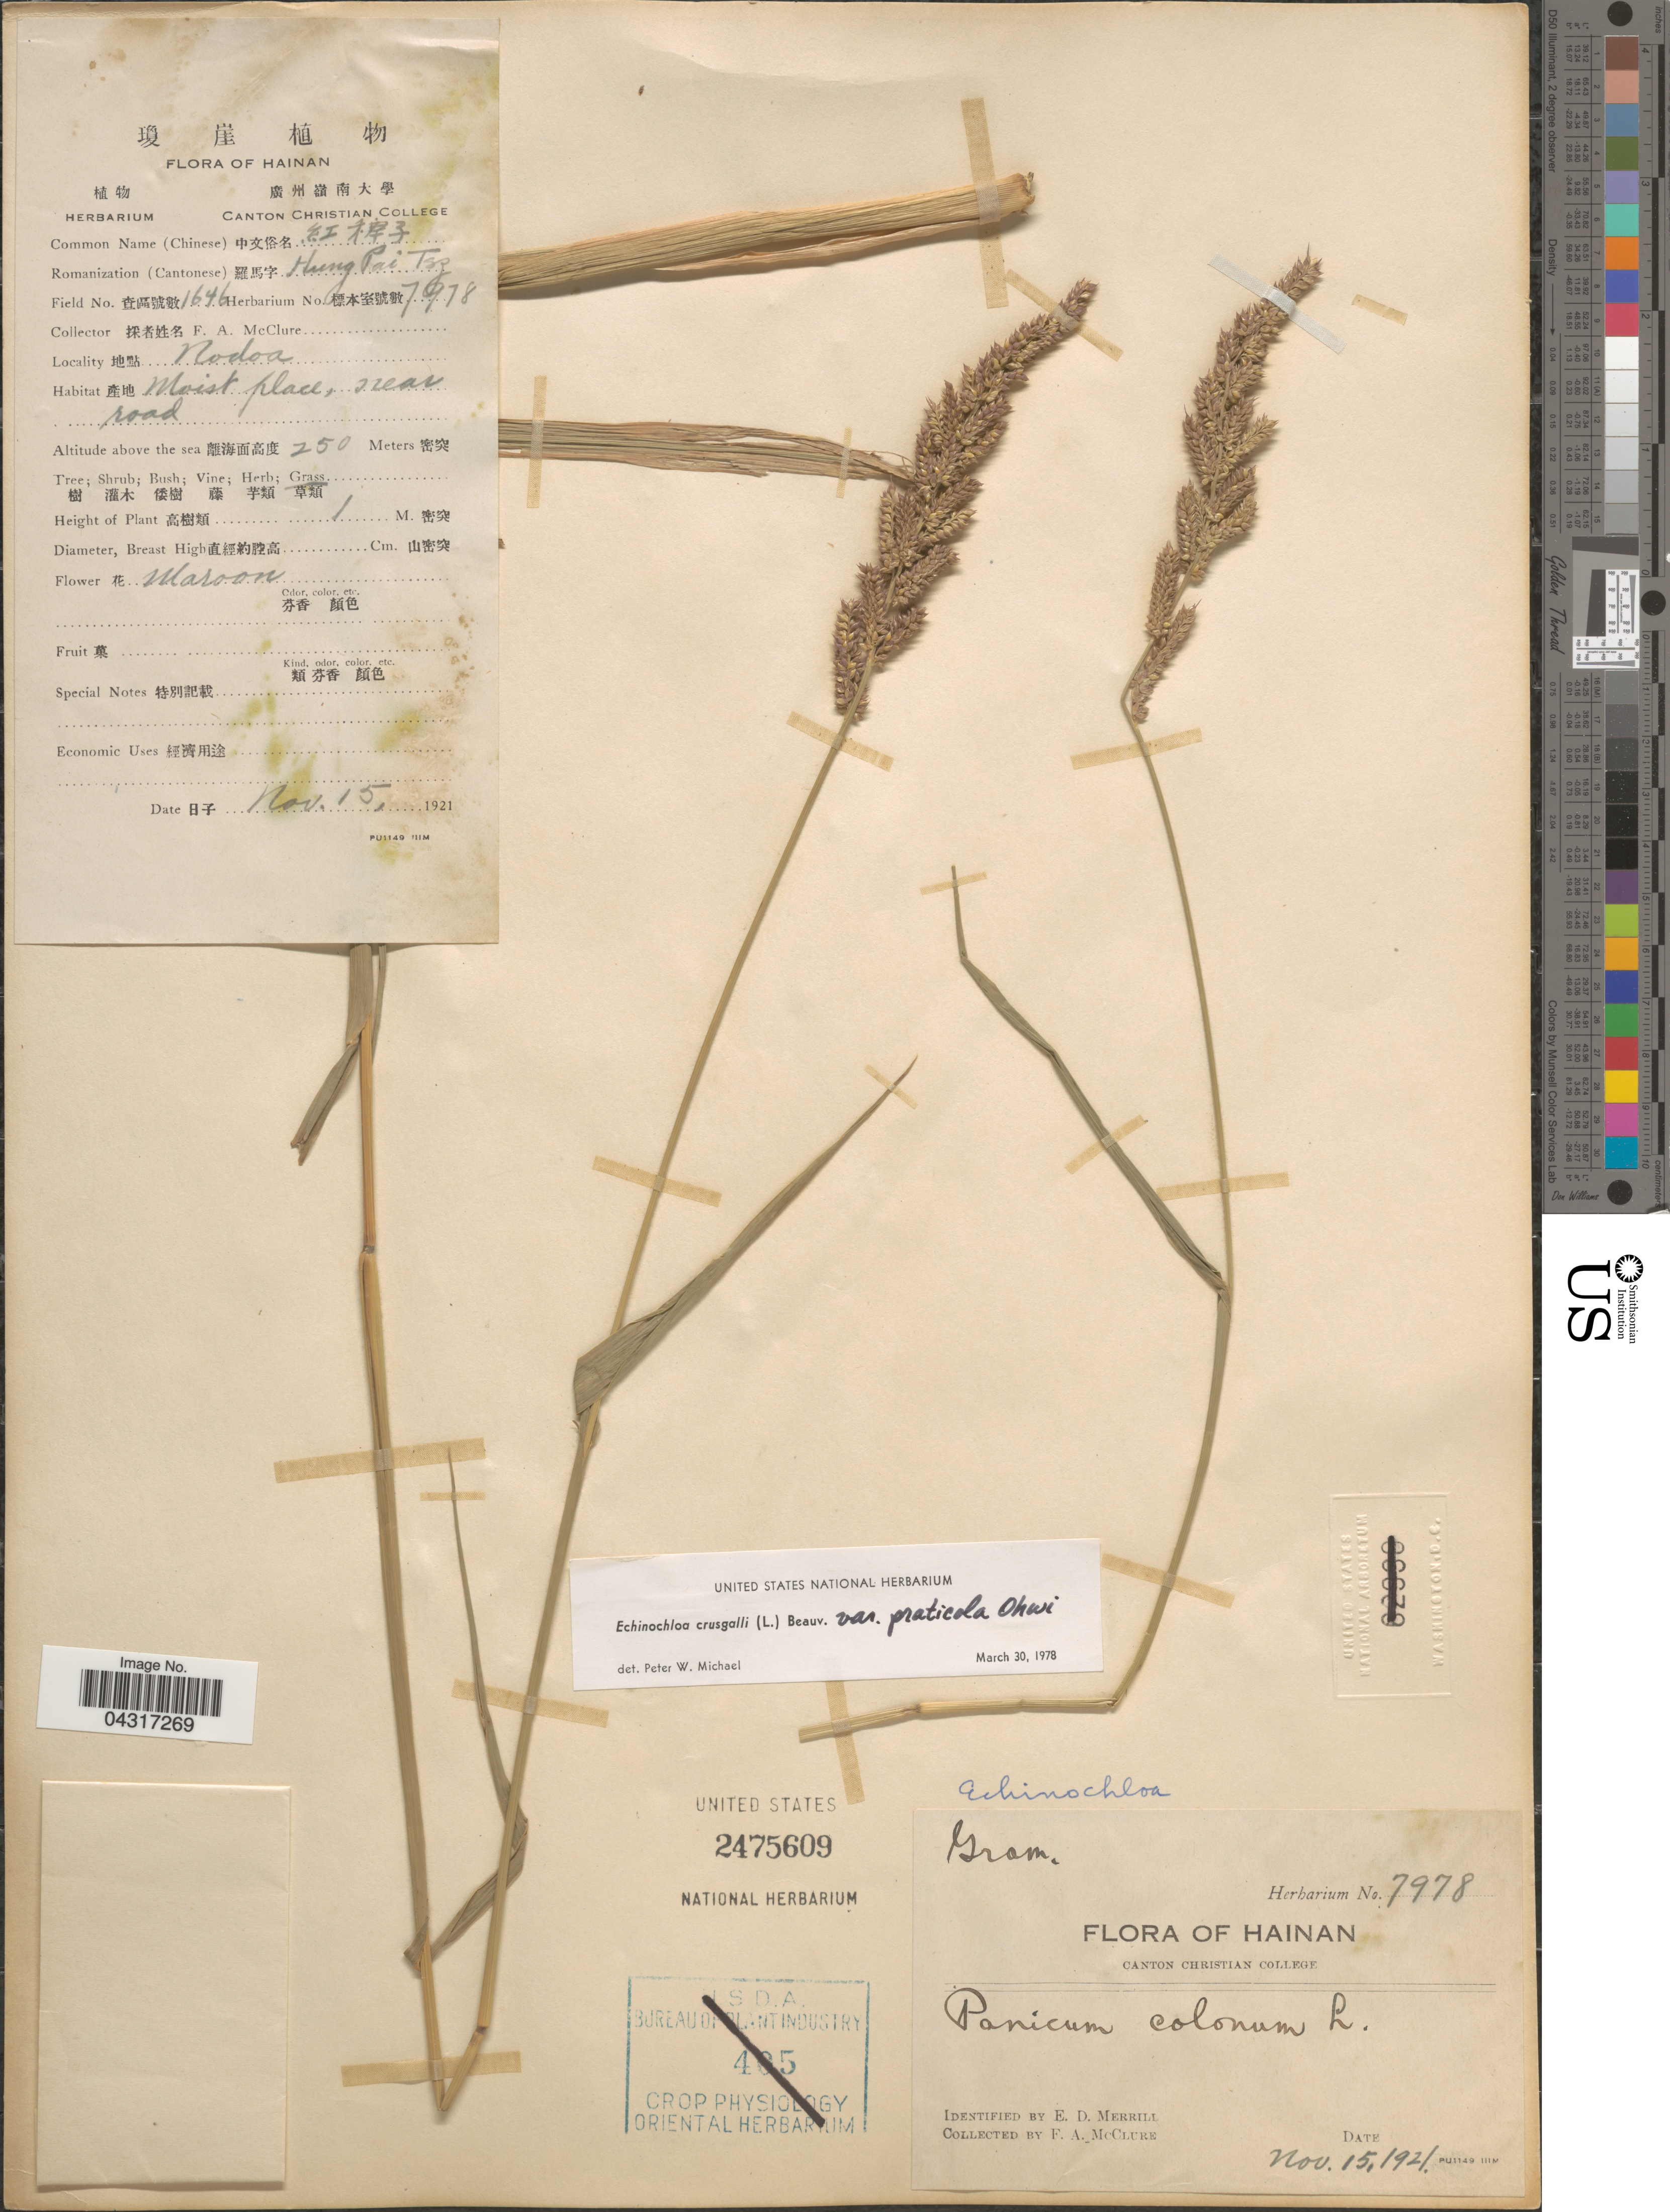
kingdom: Plantae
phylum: Tracheophyta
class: Liliopsida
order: Poales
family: Poaceae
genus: Echinochloa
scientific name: Echinochloa crus-galli var. praticola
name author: Ohwi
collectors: F. A. McClure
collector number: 7978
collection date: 1921-11-15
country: China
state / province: Hainan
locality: Nodoa. Moist place, near road.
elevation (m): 250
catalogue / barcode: US 2475609